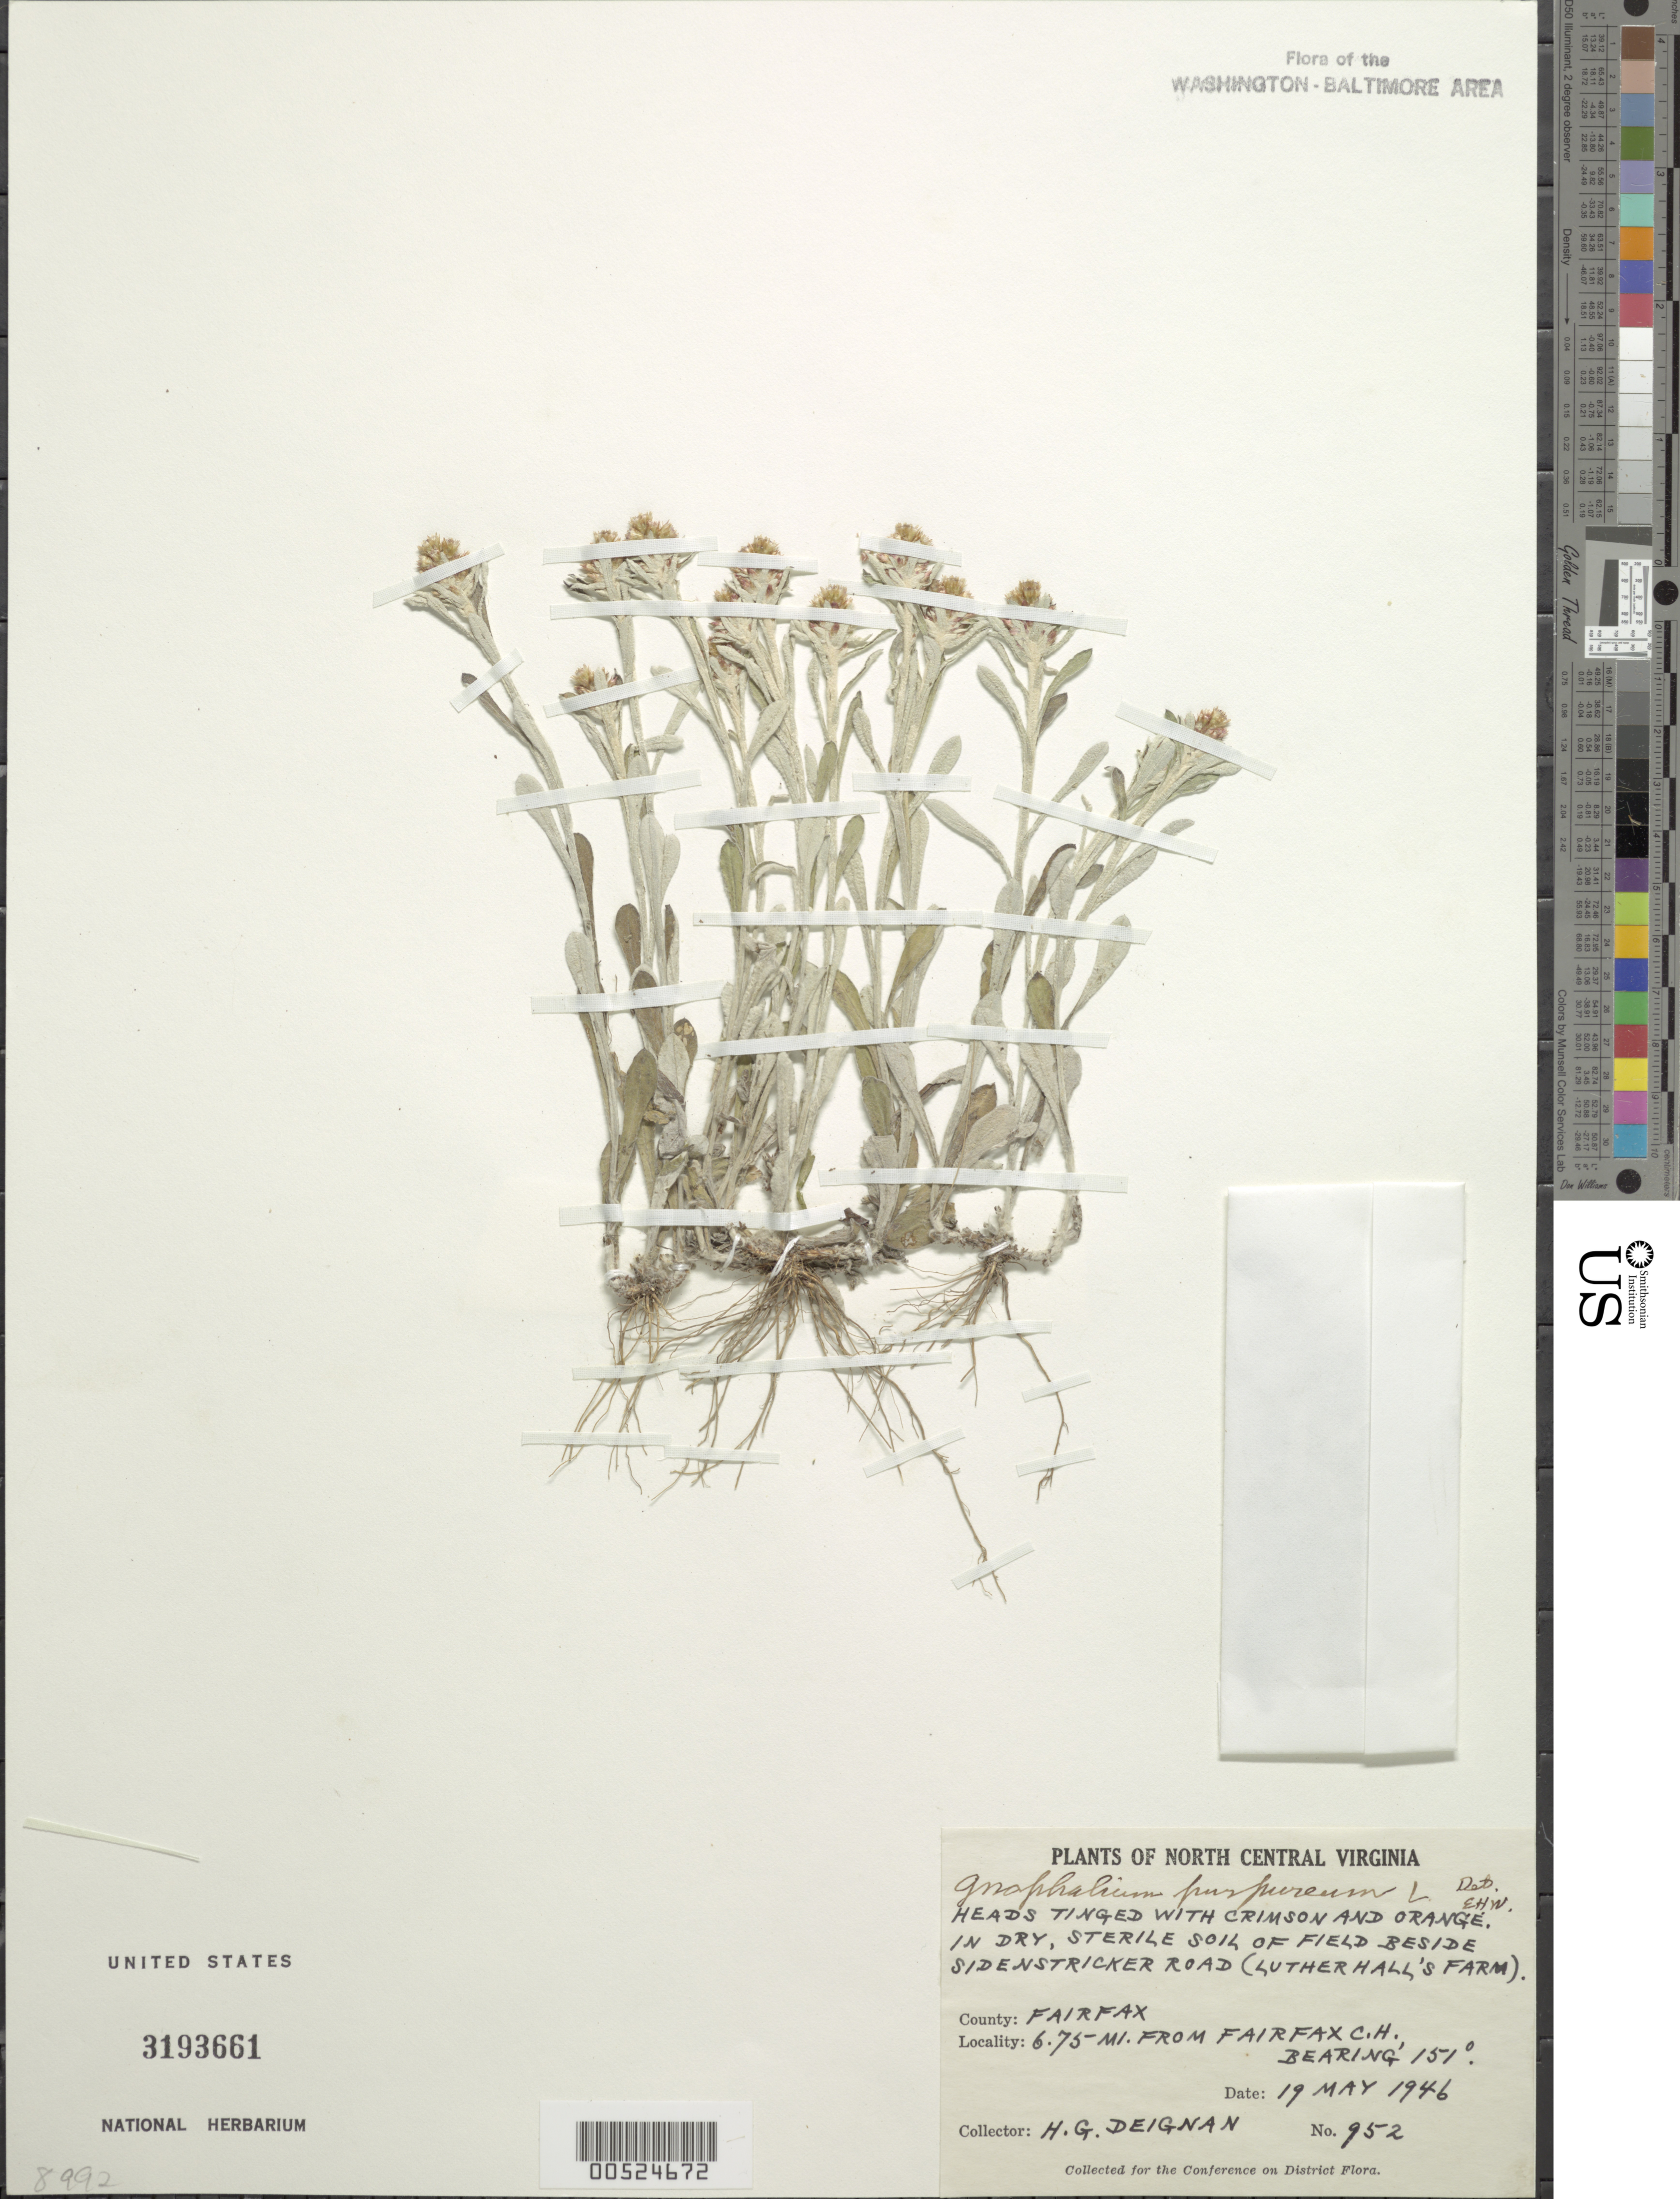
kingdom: Plantae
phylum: Tracheophyta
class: Magnoliopsida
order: Asterales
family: Asteraceae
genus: Gamochaeta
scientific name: Gamochaeta purpurea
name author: (L.) Cabrera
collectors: H. Deignan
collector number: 952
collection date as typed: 19 May 1946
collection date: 1946-05-19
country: United States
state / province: Virginia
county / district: Fairfax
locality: Fairfax Courthouse, 6.75 mi. from, beside Sidenstricker Rd.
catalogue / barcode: US 3193661